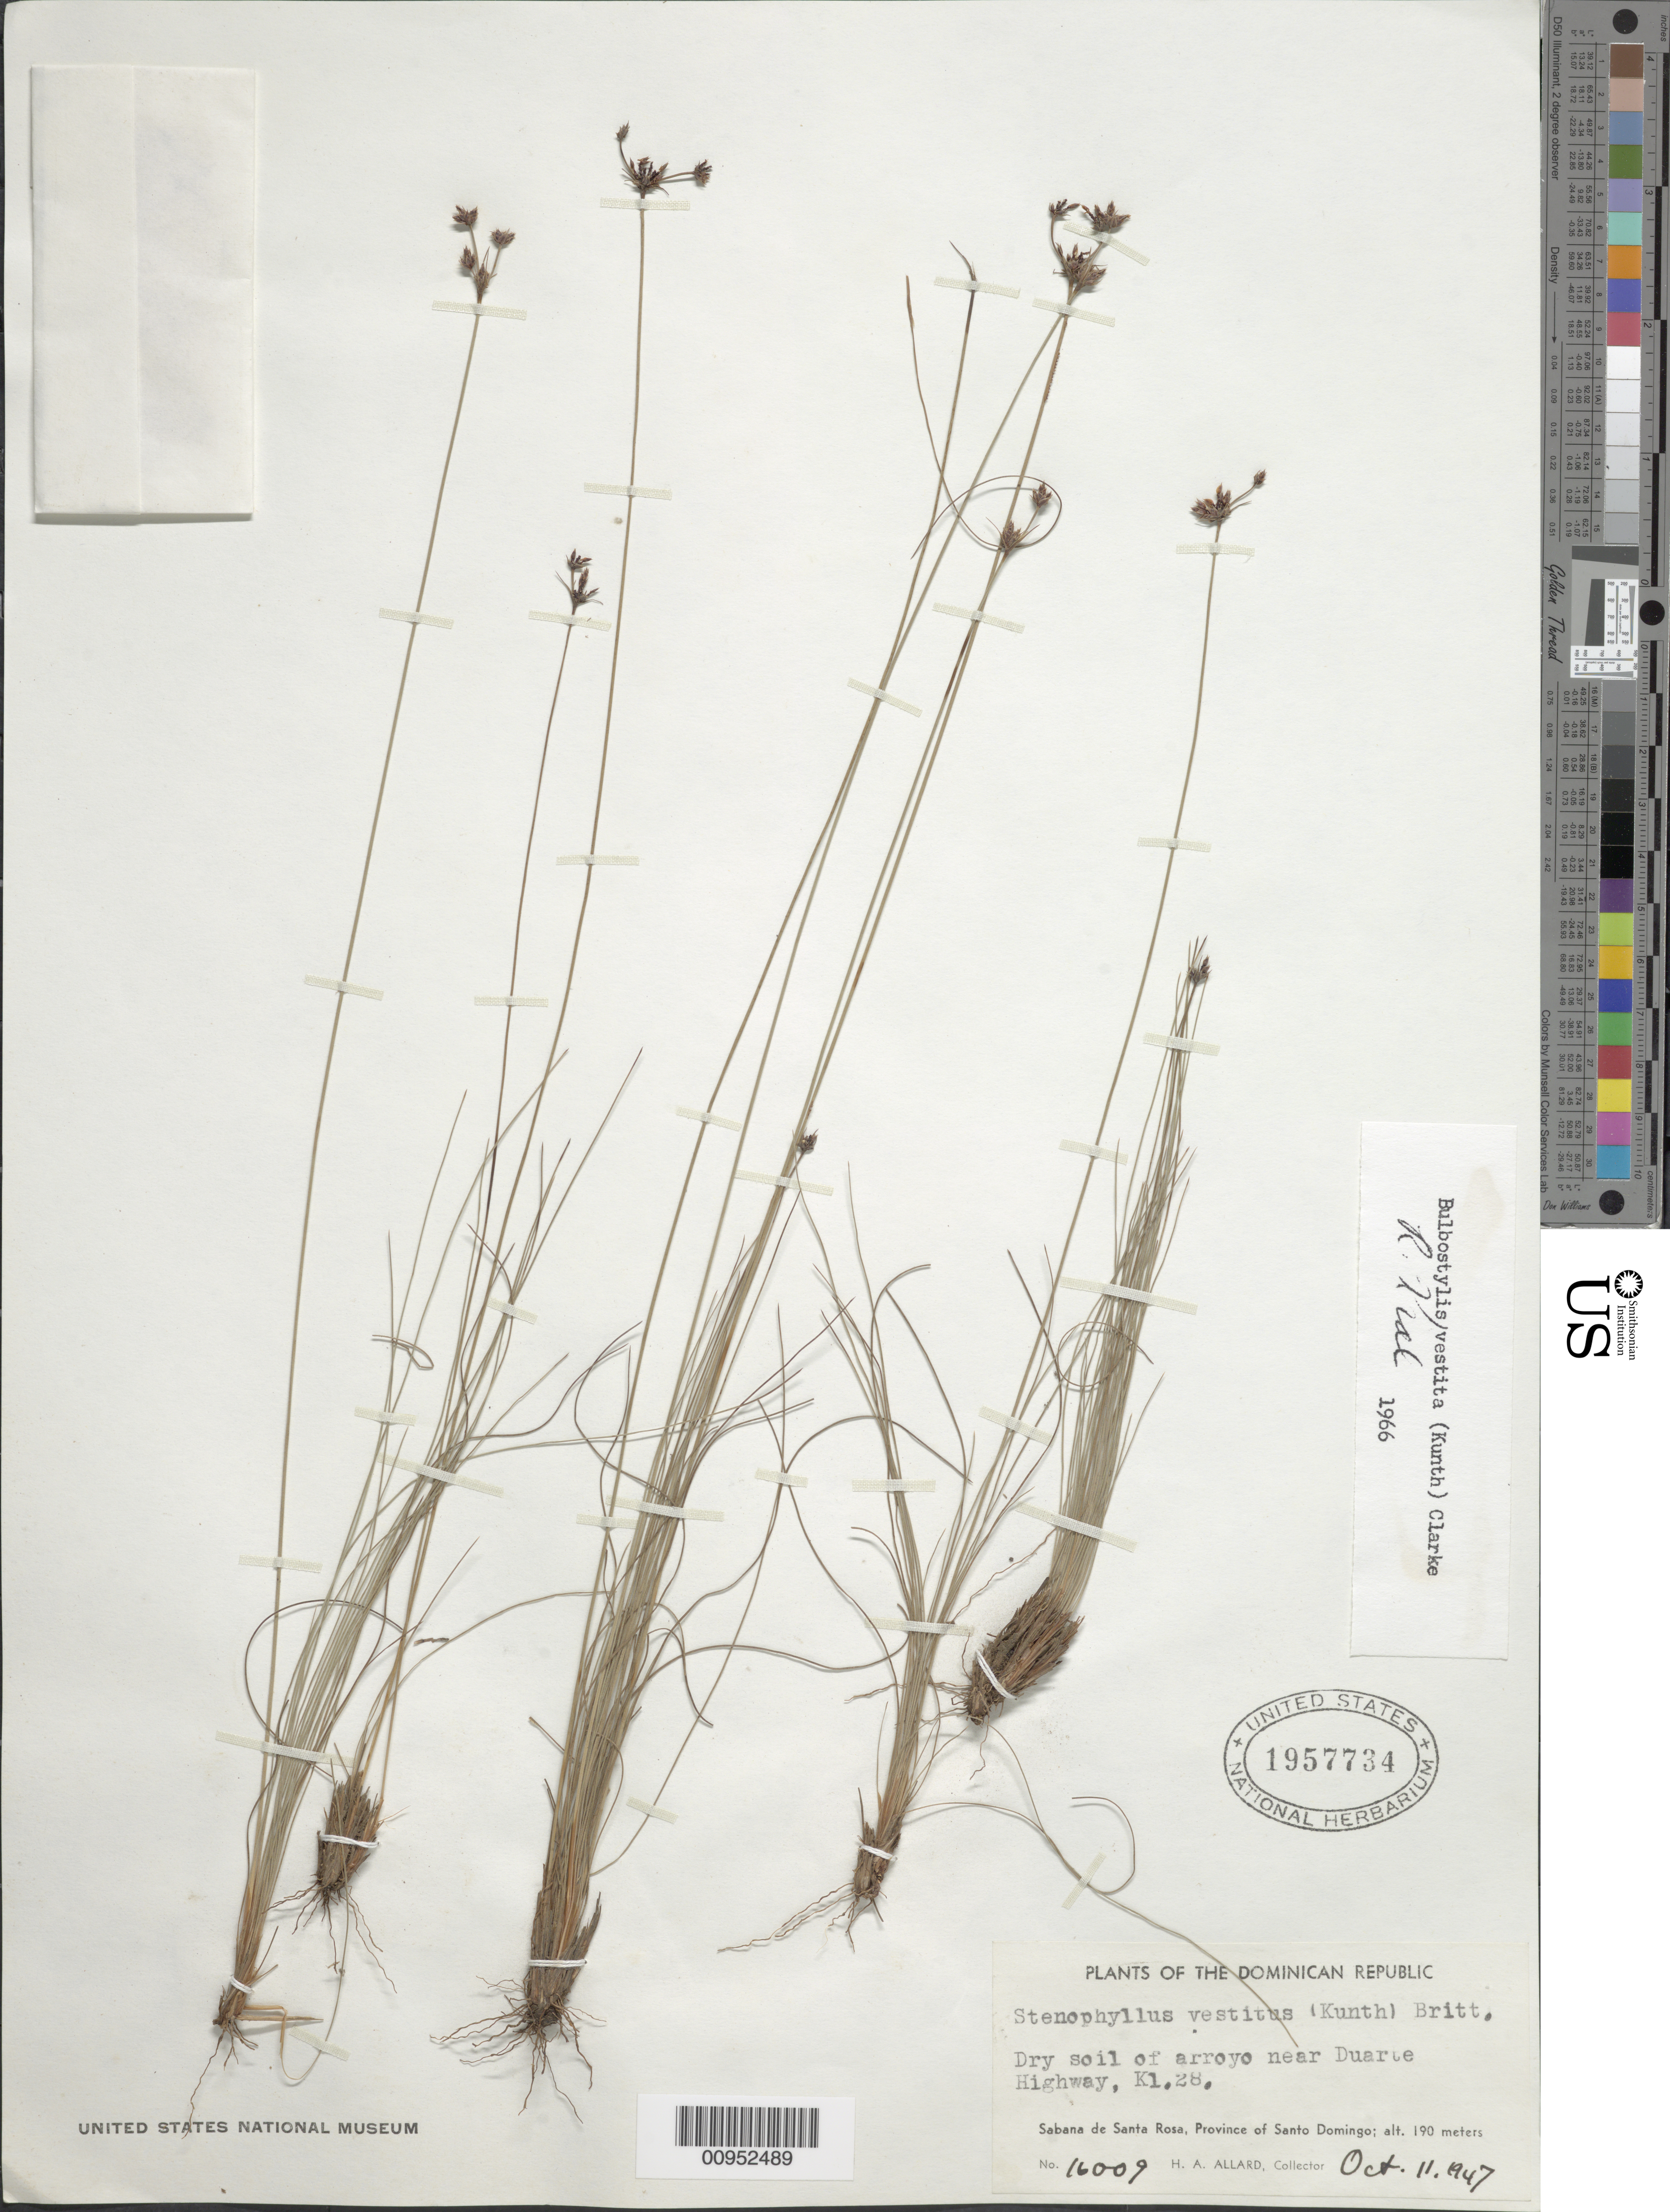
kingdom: Plantae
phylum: Tracheophyta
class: Liliopsida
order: Poales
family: Cyperaceae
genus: Bulbostylis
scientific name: Bulbostylis vestita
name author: (Kunth) C.B. Clarke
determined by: Kral, Robert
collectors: H. A. Allard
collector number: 16009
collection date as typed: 11 Oct 1947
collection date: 1947-10-11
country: Dominican Republic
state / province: Santo Domingo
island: Hispaniola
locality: Sabana de Santa Rosa, arroyo near Duarte Highway Kl 28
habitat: Dry soil of arroyo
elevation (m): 190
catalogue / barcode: US 1957734